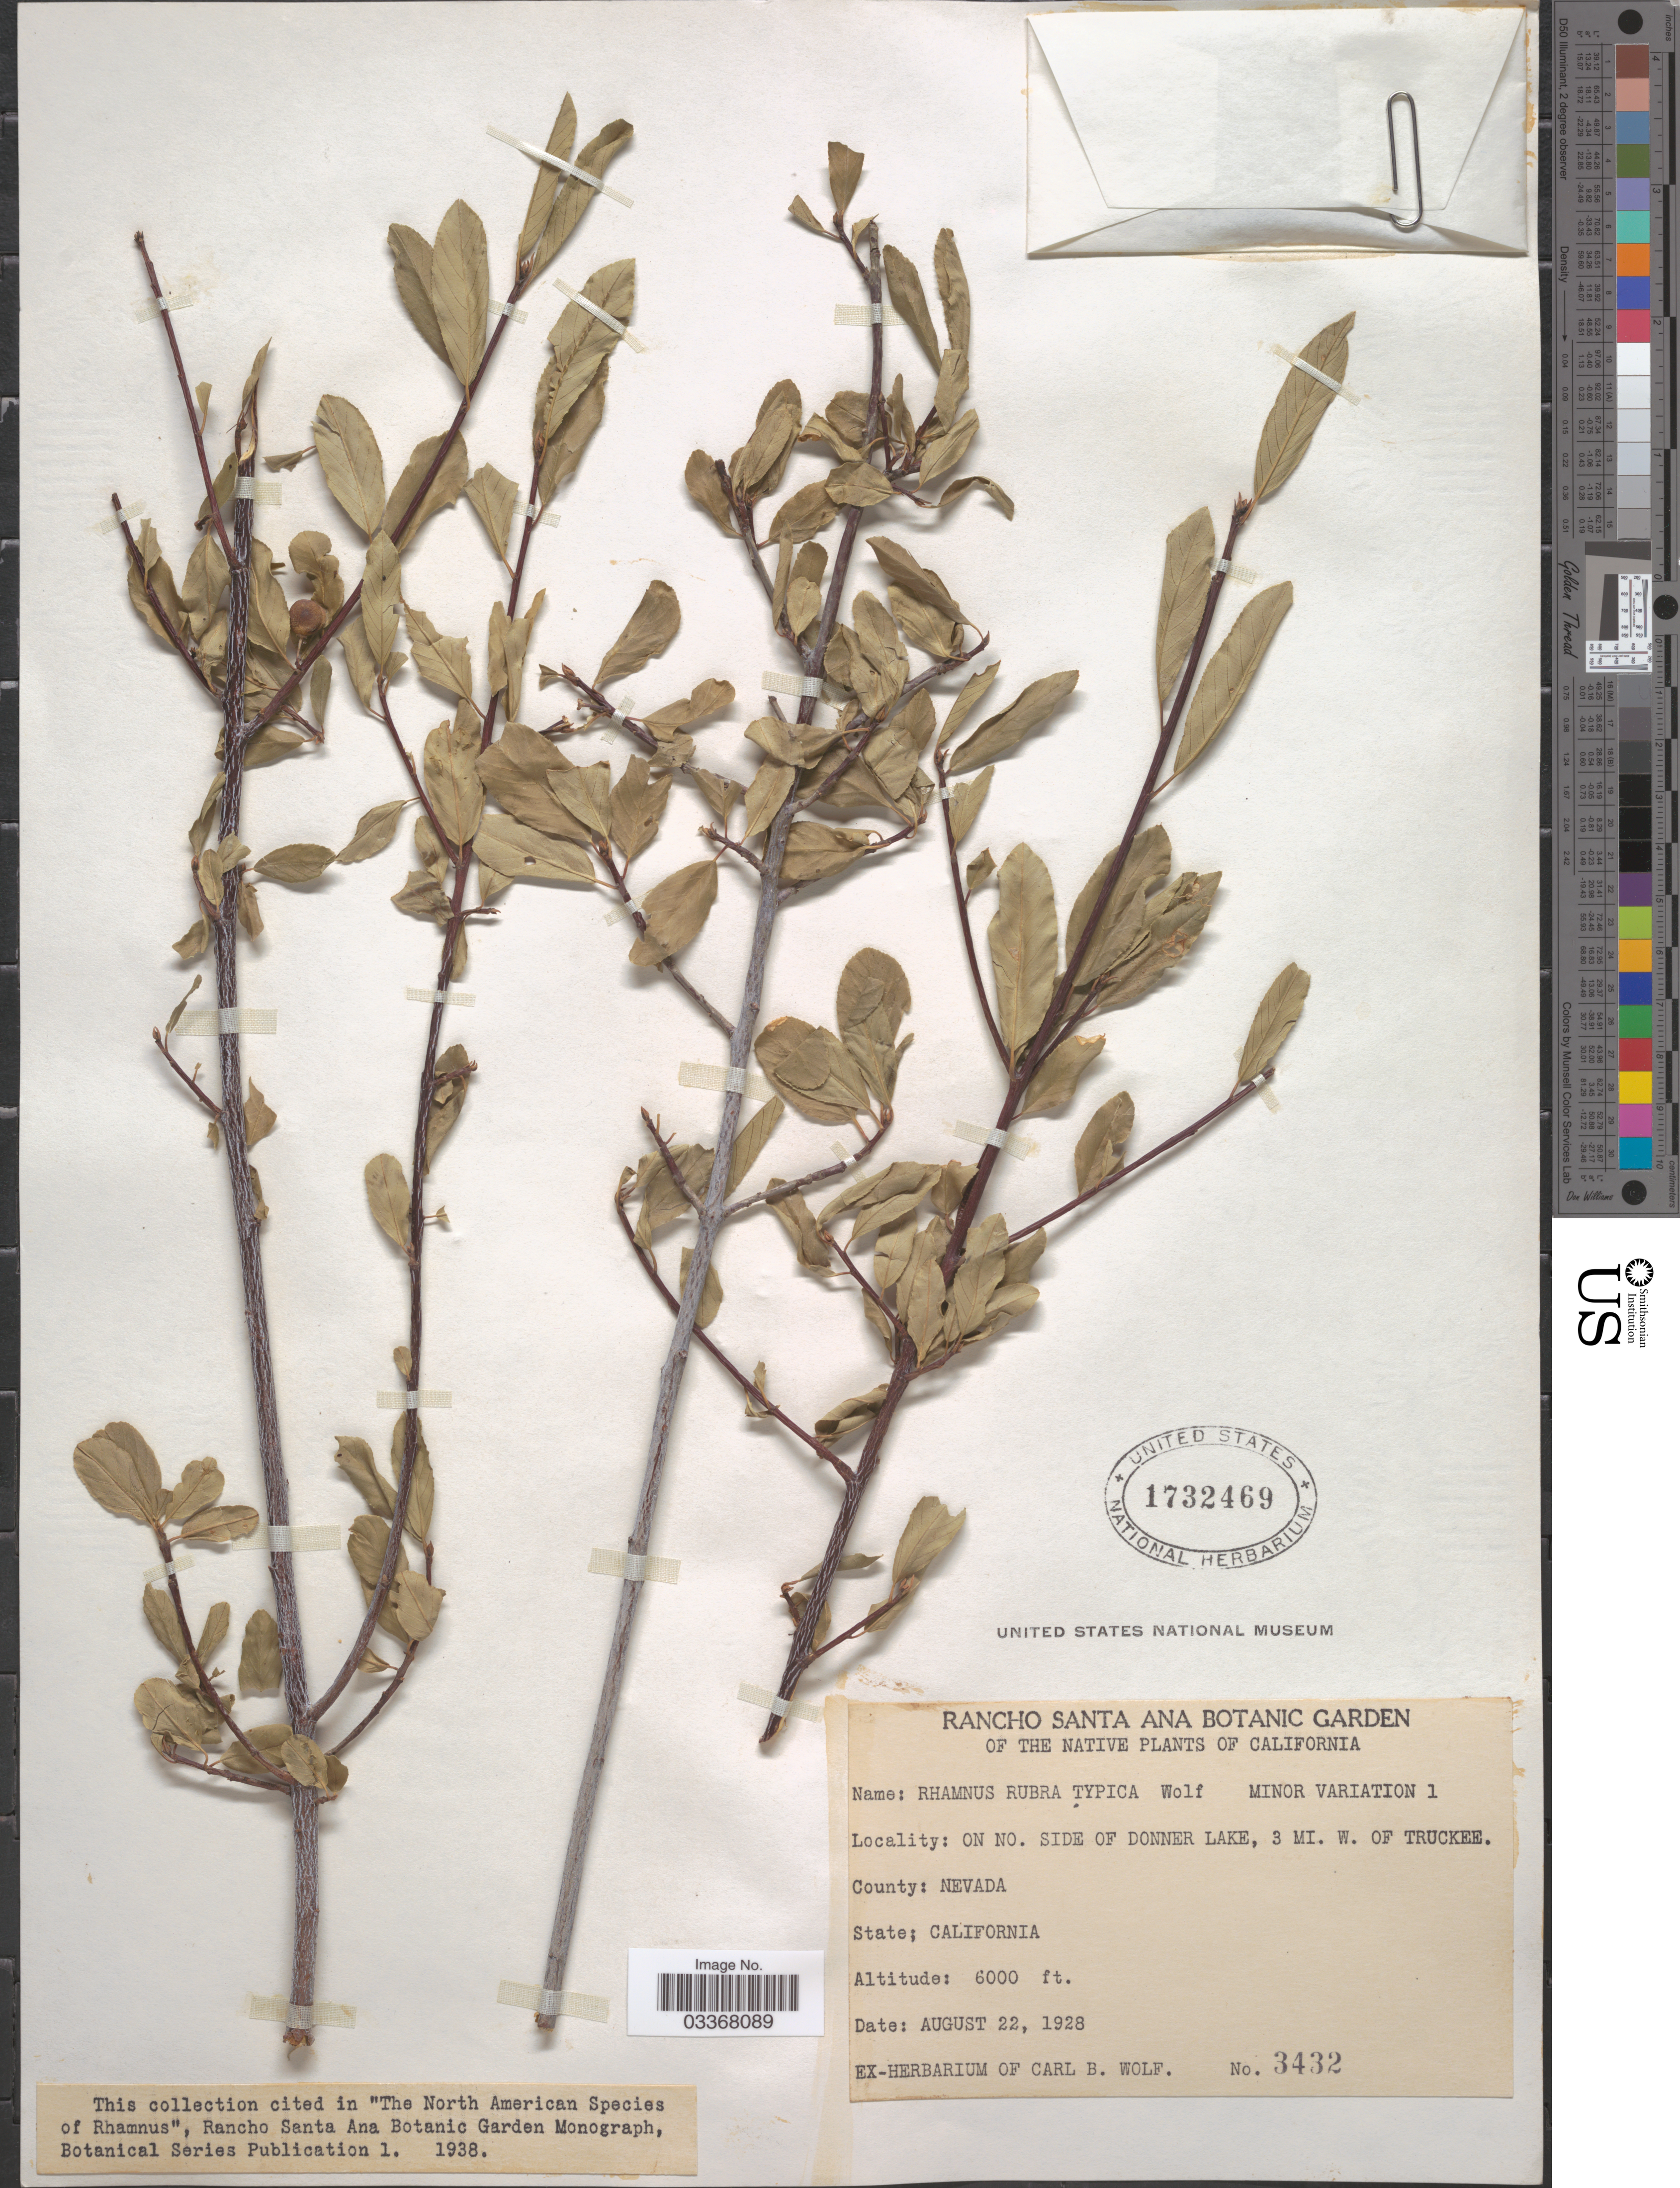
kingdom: Plantae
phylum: Tracheophyta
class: Magnoliopsida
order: Rosales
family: Rhamnaceae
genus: Frangula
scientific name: Frangula rubra subsp. rubra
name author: (Greene) Grubov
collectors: ex herb. Carl B. Wolf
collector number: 3432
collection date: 1928-08-22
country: United States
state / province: California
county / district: Nevada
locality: On NO. side of Donner Lake, 3 mi. W. of Truckee, County: Nevada.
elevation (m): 1829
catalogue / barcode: US 1732469